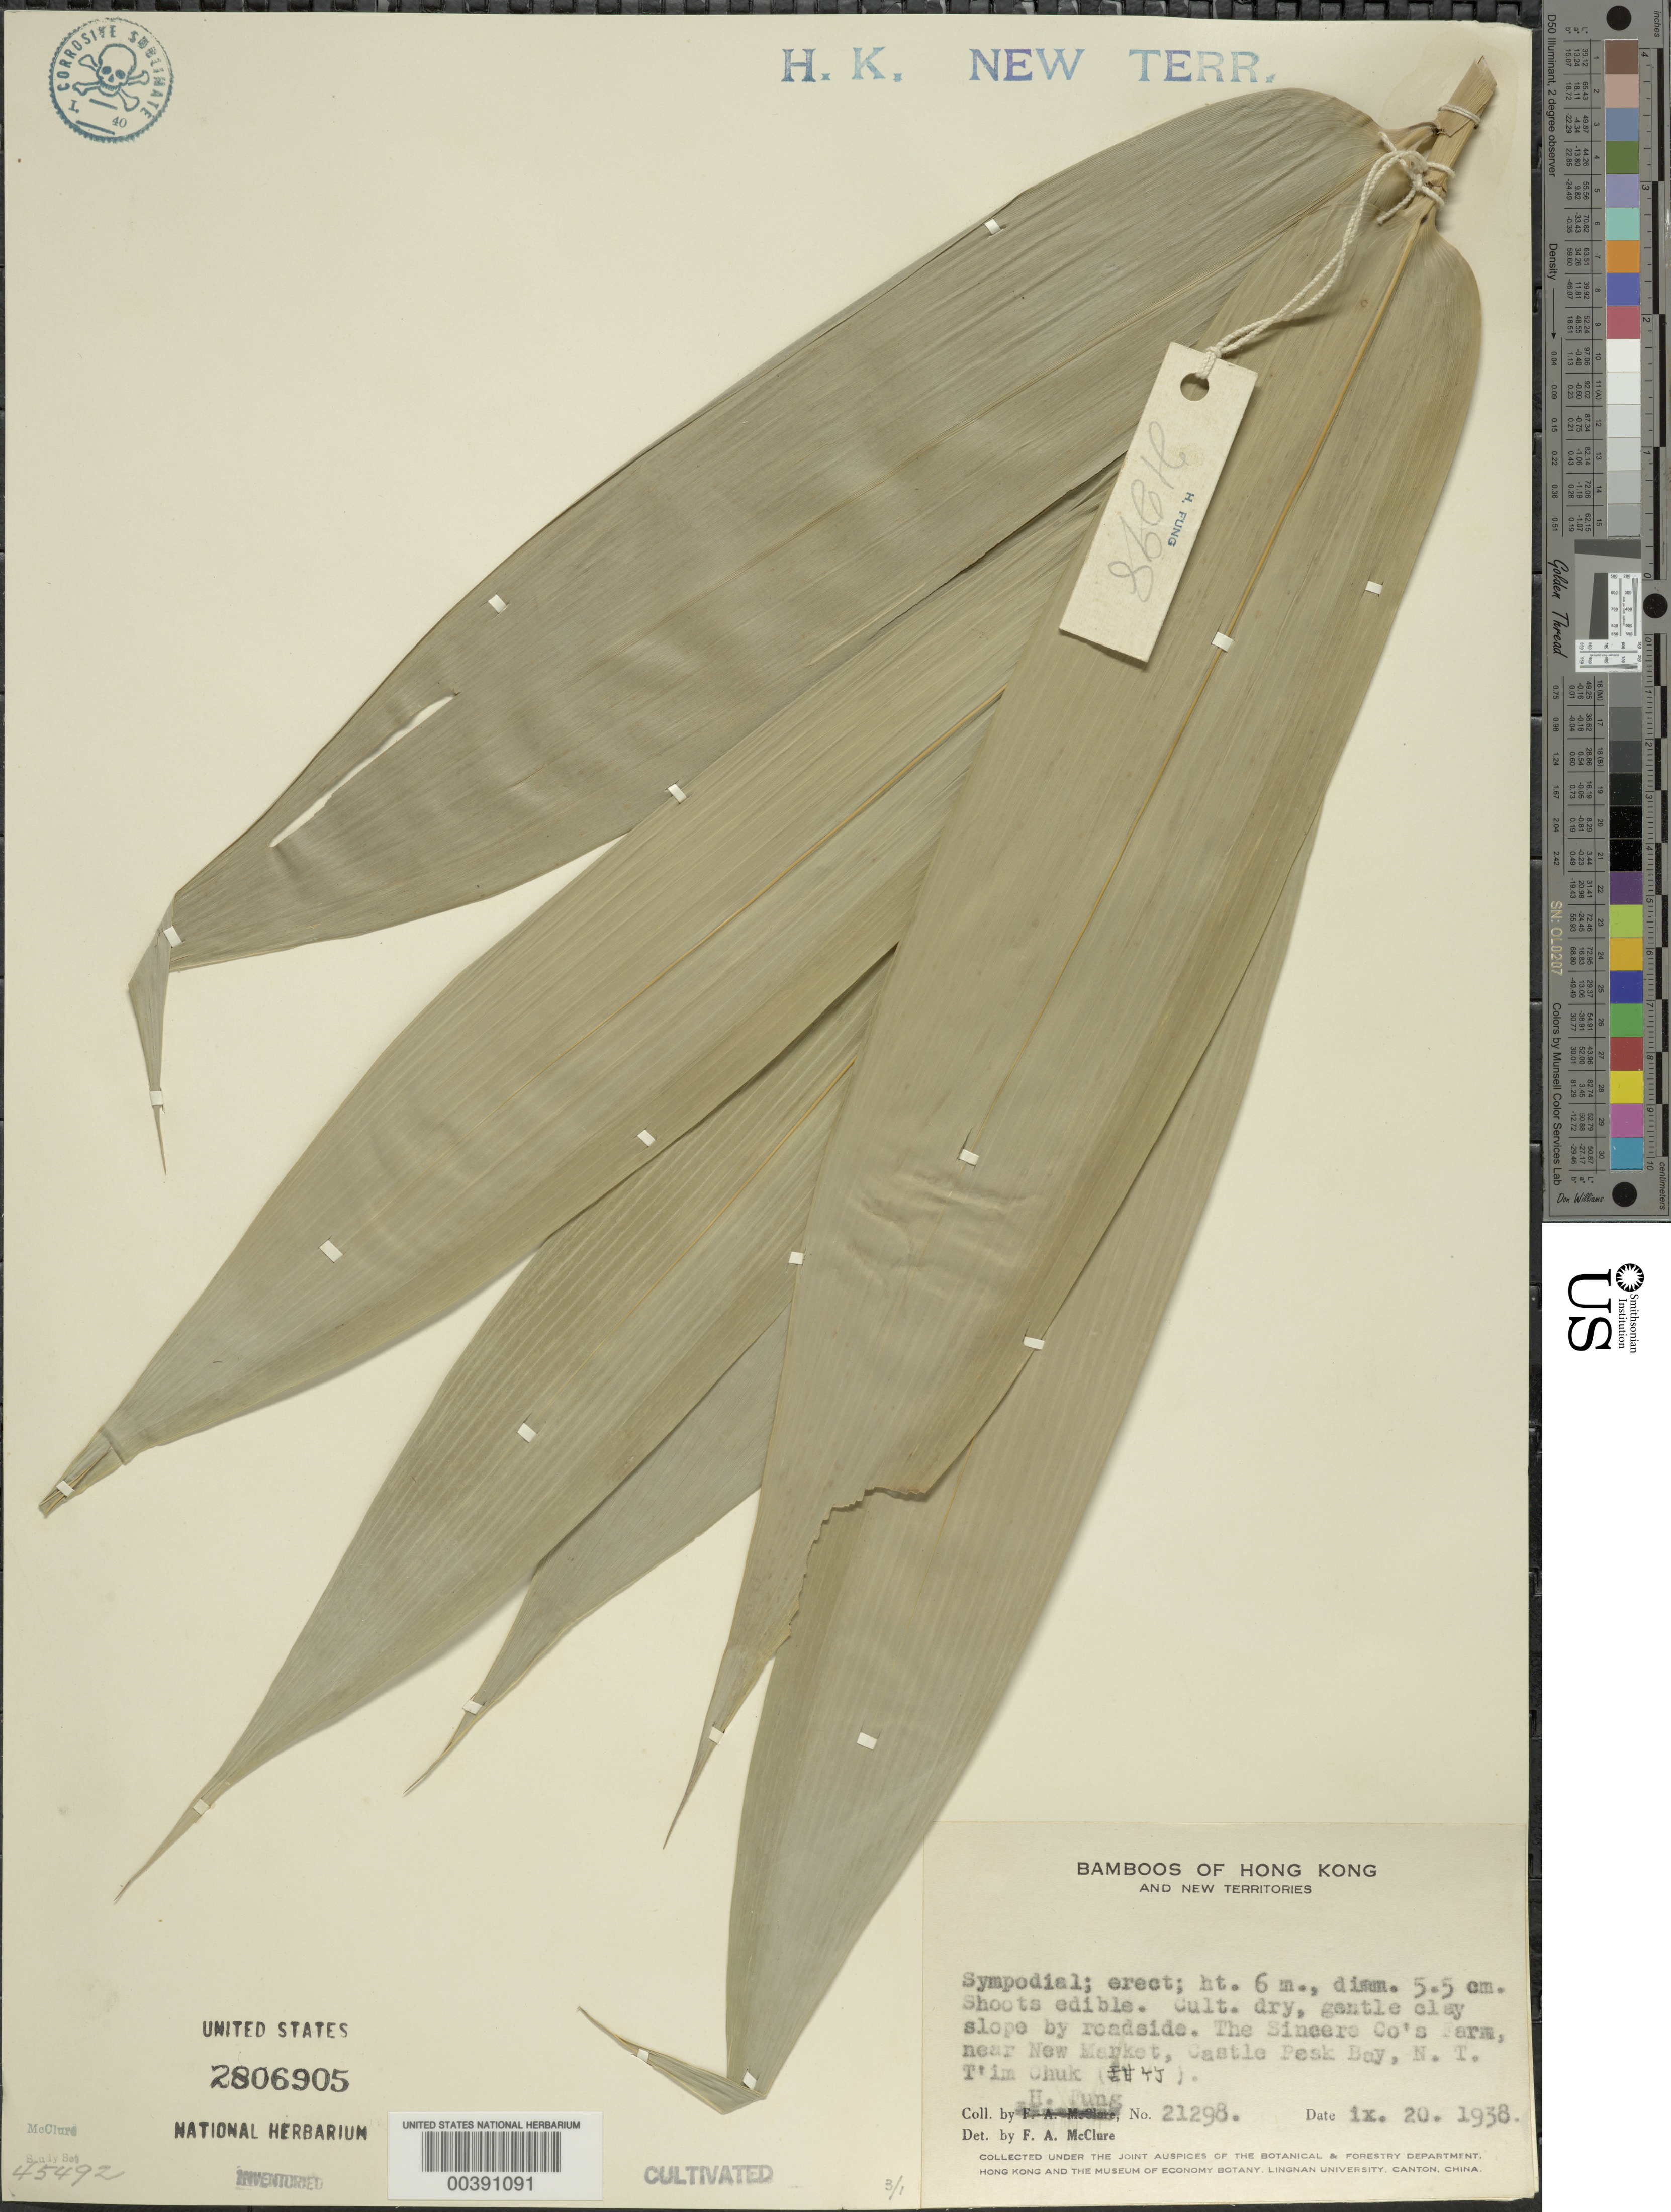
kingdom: Plantae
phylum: Tracheophyta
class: Liliopsida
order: Poales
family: Poaceae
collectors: H. L. Fung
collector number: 21298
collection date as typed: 20 Sep 1938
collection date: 1938-09-20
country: China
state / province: Hong Kong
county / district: New Territories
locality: Castle peak bay, new market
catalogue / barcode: US 2806905